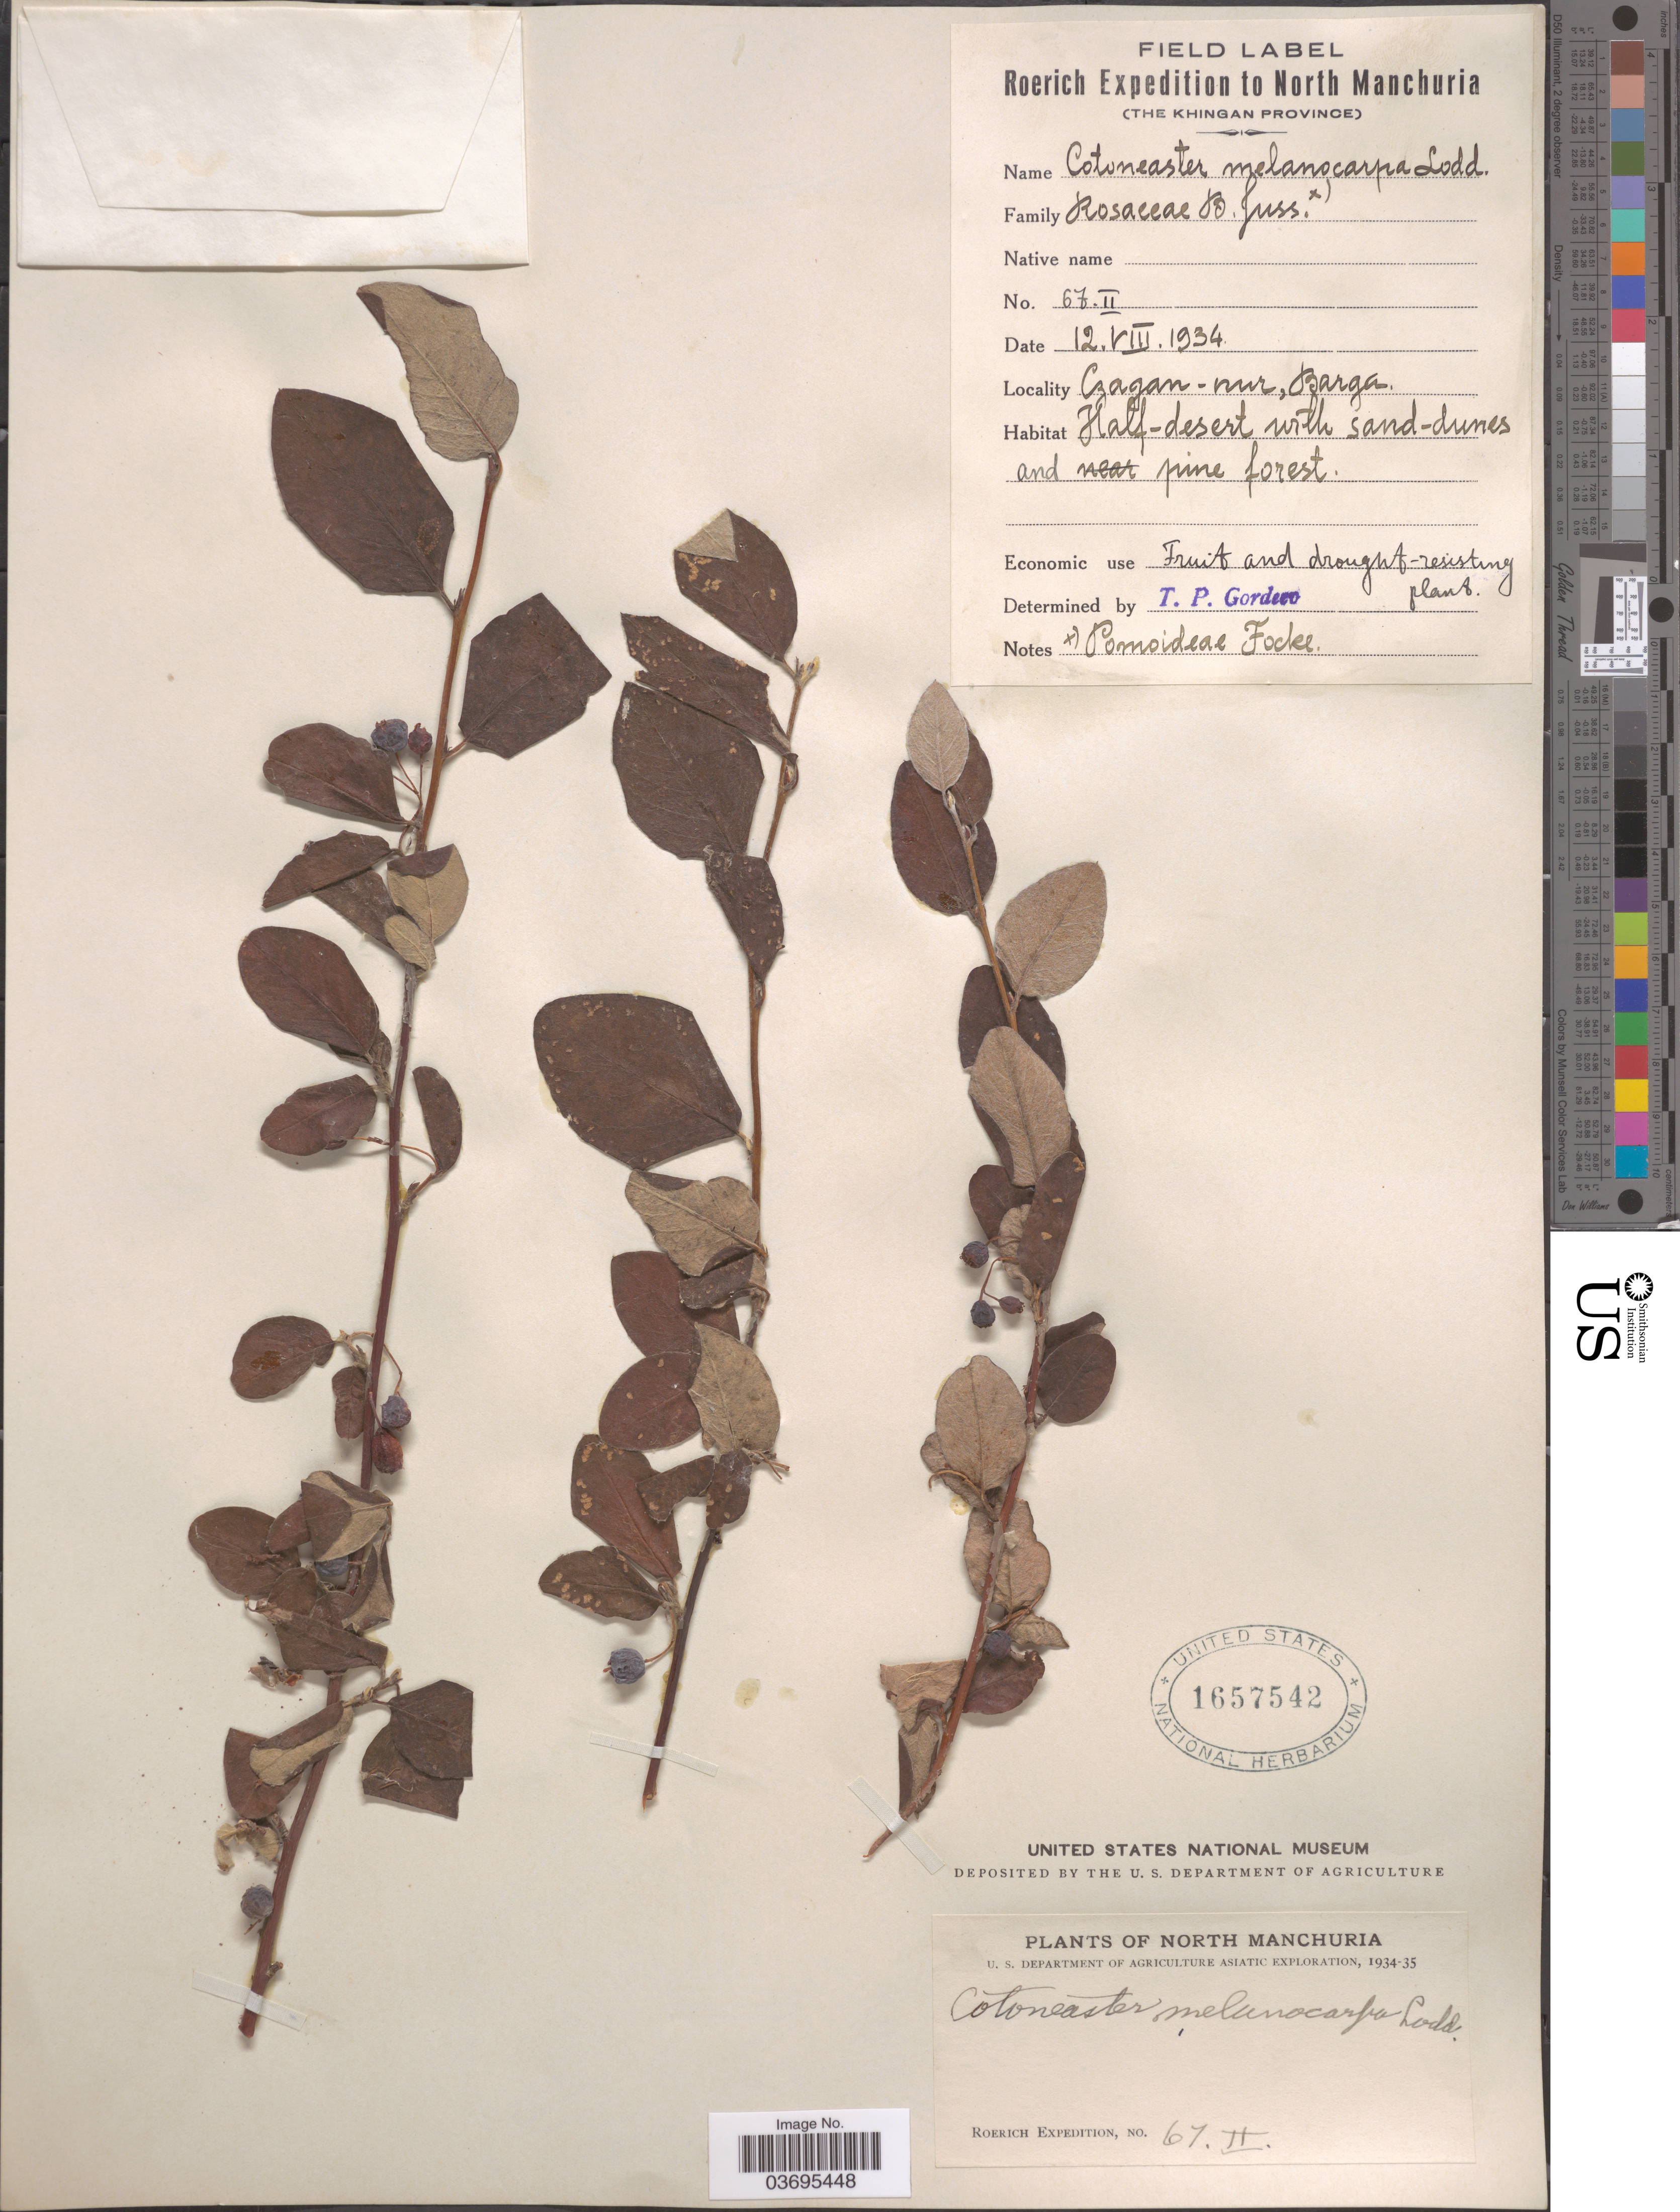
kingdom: Plantae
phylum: Tracheophyta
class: Magnoliopsida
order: Rosales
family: Rosaceae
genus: Cotoneaster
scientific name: Cotoneaster melanocarpus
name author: Conrad L. Loddiges, G. Loddiges & W. Loddiges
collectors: Roerich Expedition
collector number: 67.II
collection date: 1934-08-12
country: China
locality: North Manchuria. (The Khingan Province). Czagan-nur, Barga.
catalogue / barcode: US 1657542